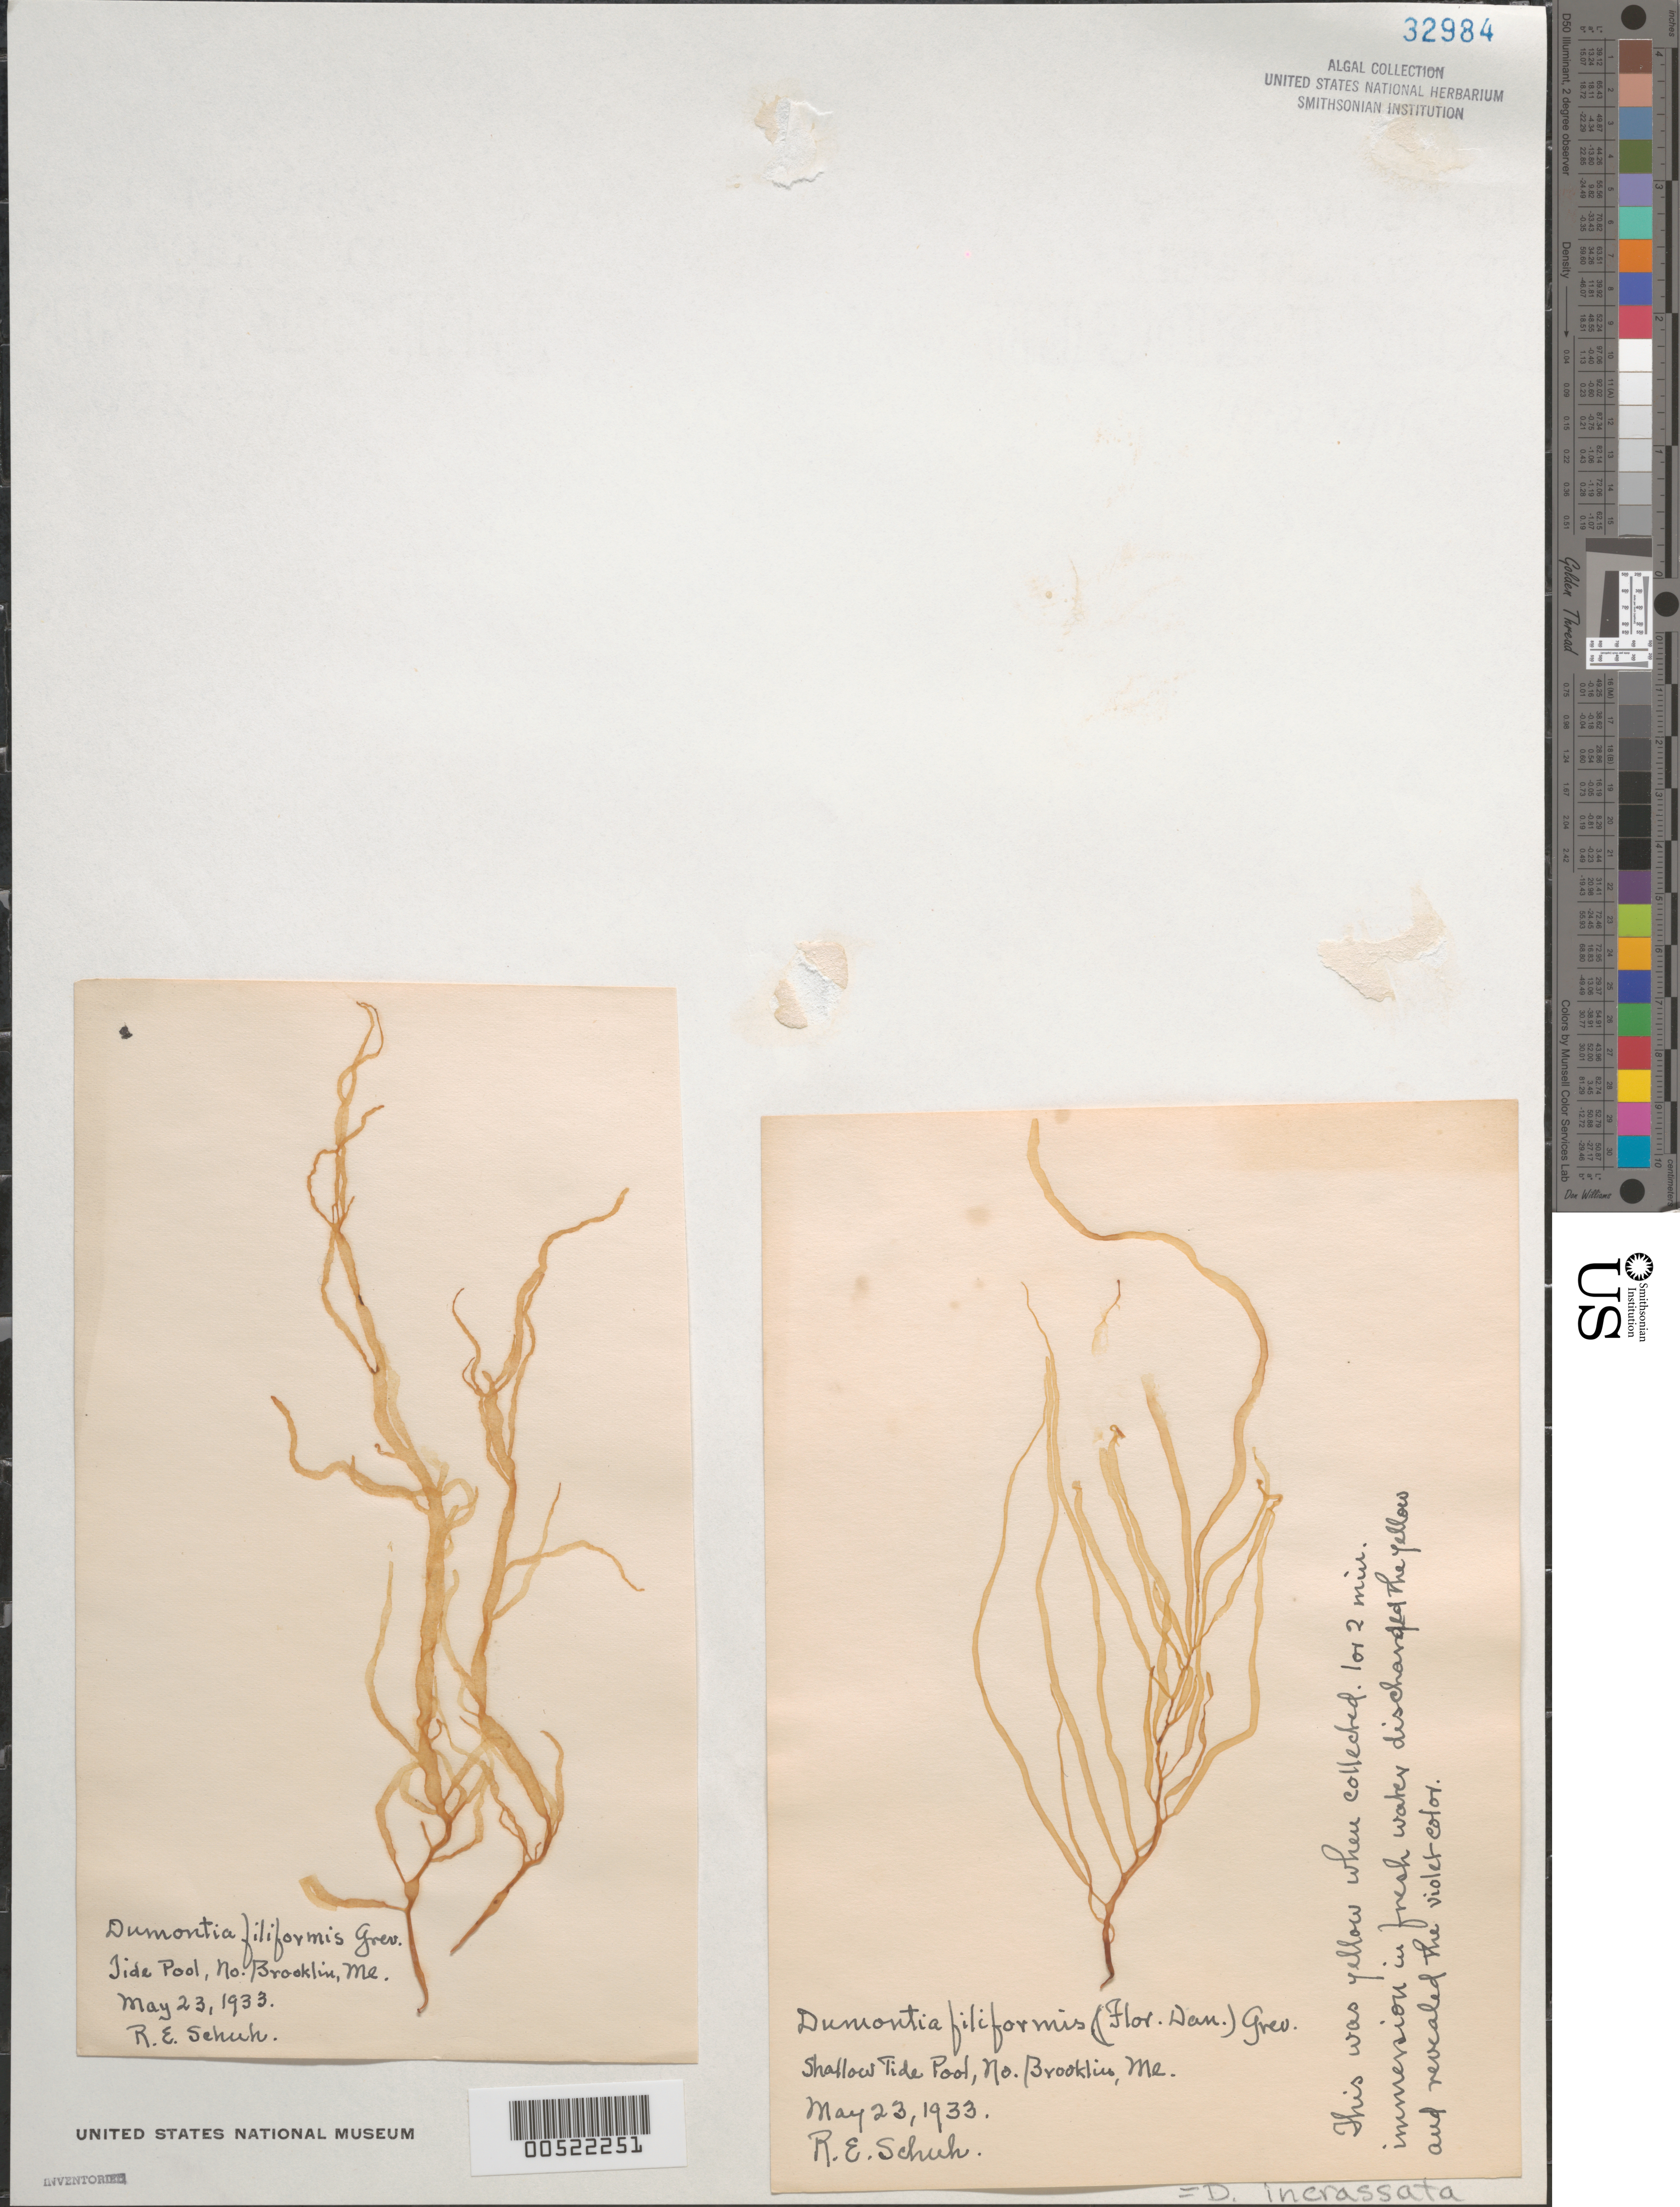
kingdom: Plantae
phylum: Rhodophyta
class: Florideophyceae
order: Gigartinales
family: Dumontiaceae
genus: Dumontia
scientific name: Dumontia contorta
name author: (S.G. Gmel.) Rupr.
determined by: Algae name updating Project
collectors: R. Schuh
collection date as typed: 23 May 1933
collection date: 1933-05-23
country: United States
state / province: Maine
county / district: Hancock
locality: North Brooklin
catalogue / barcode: US 32984